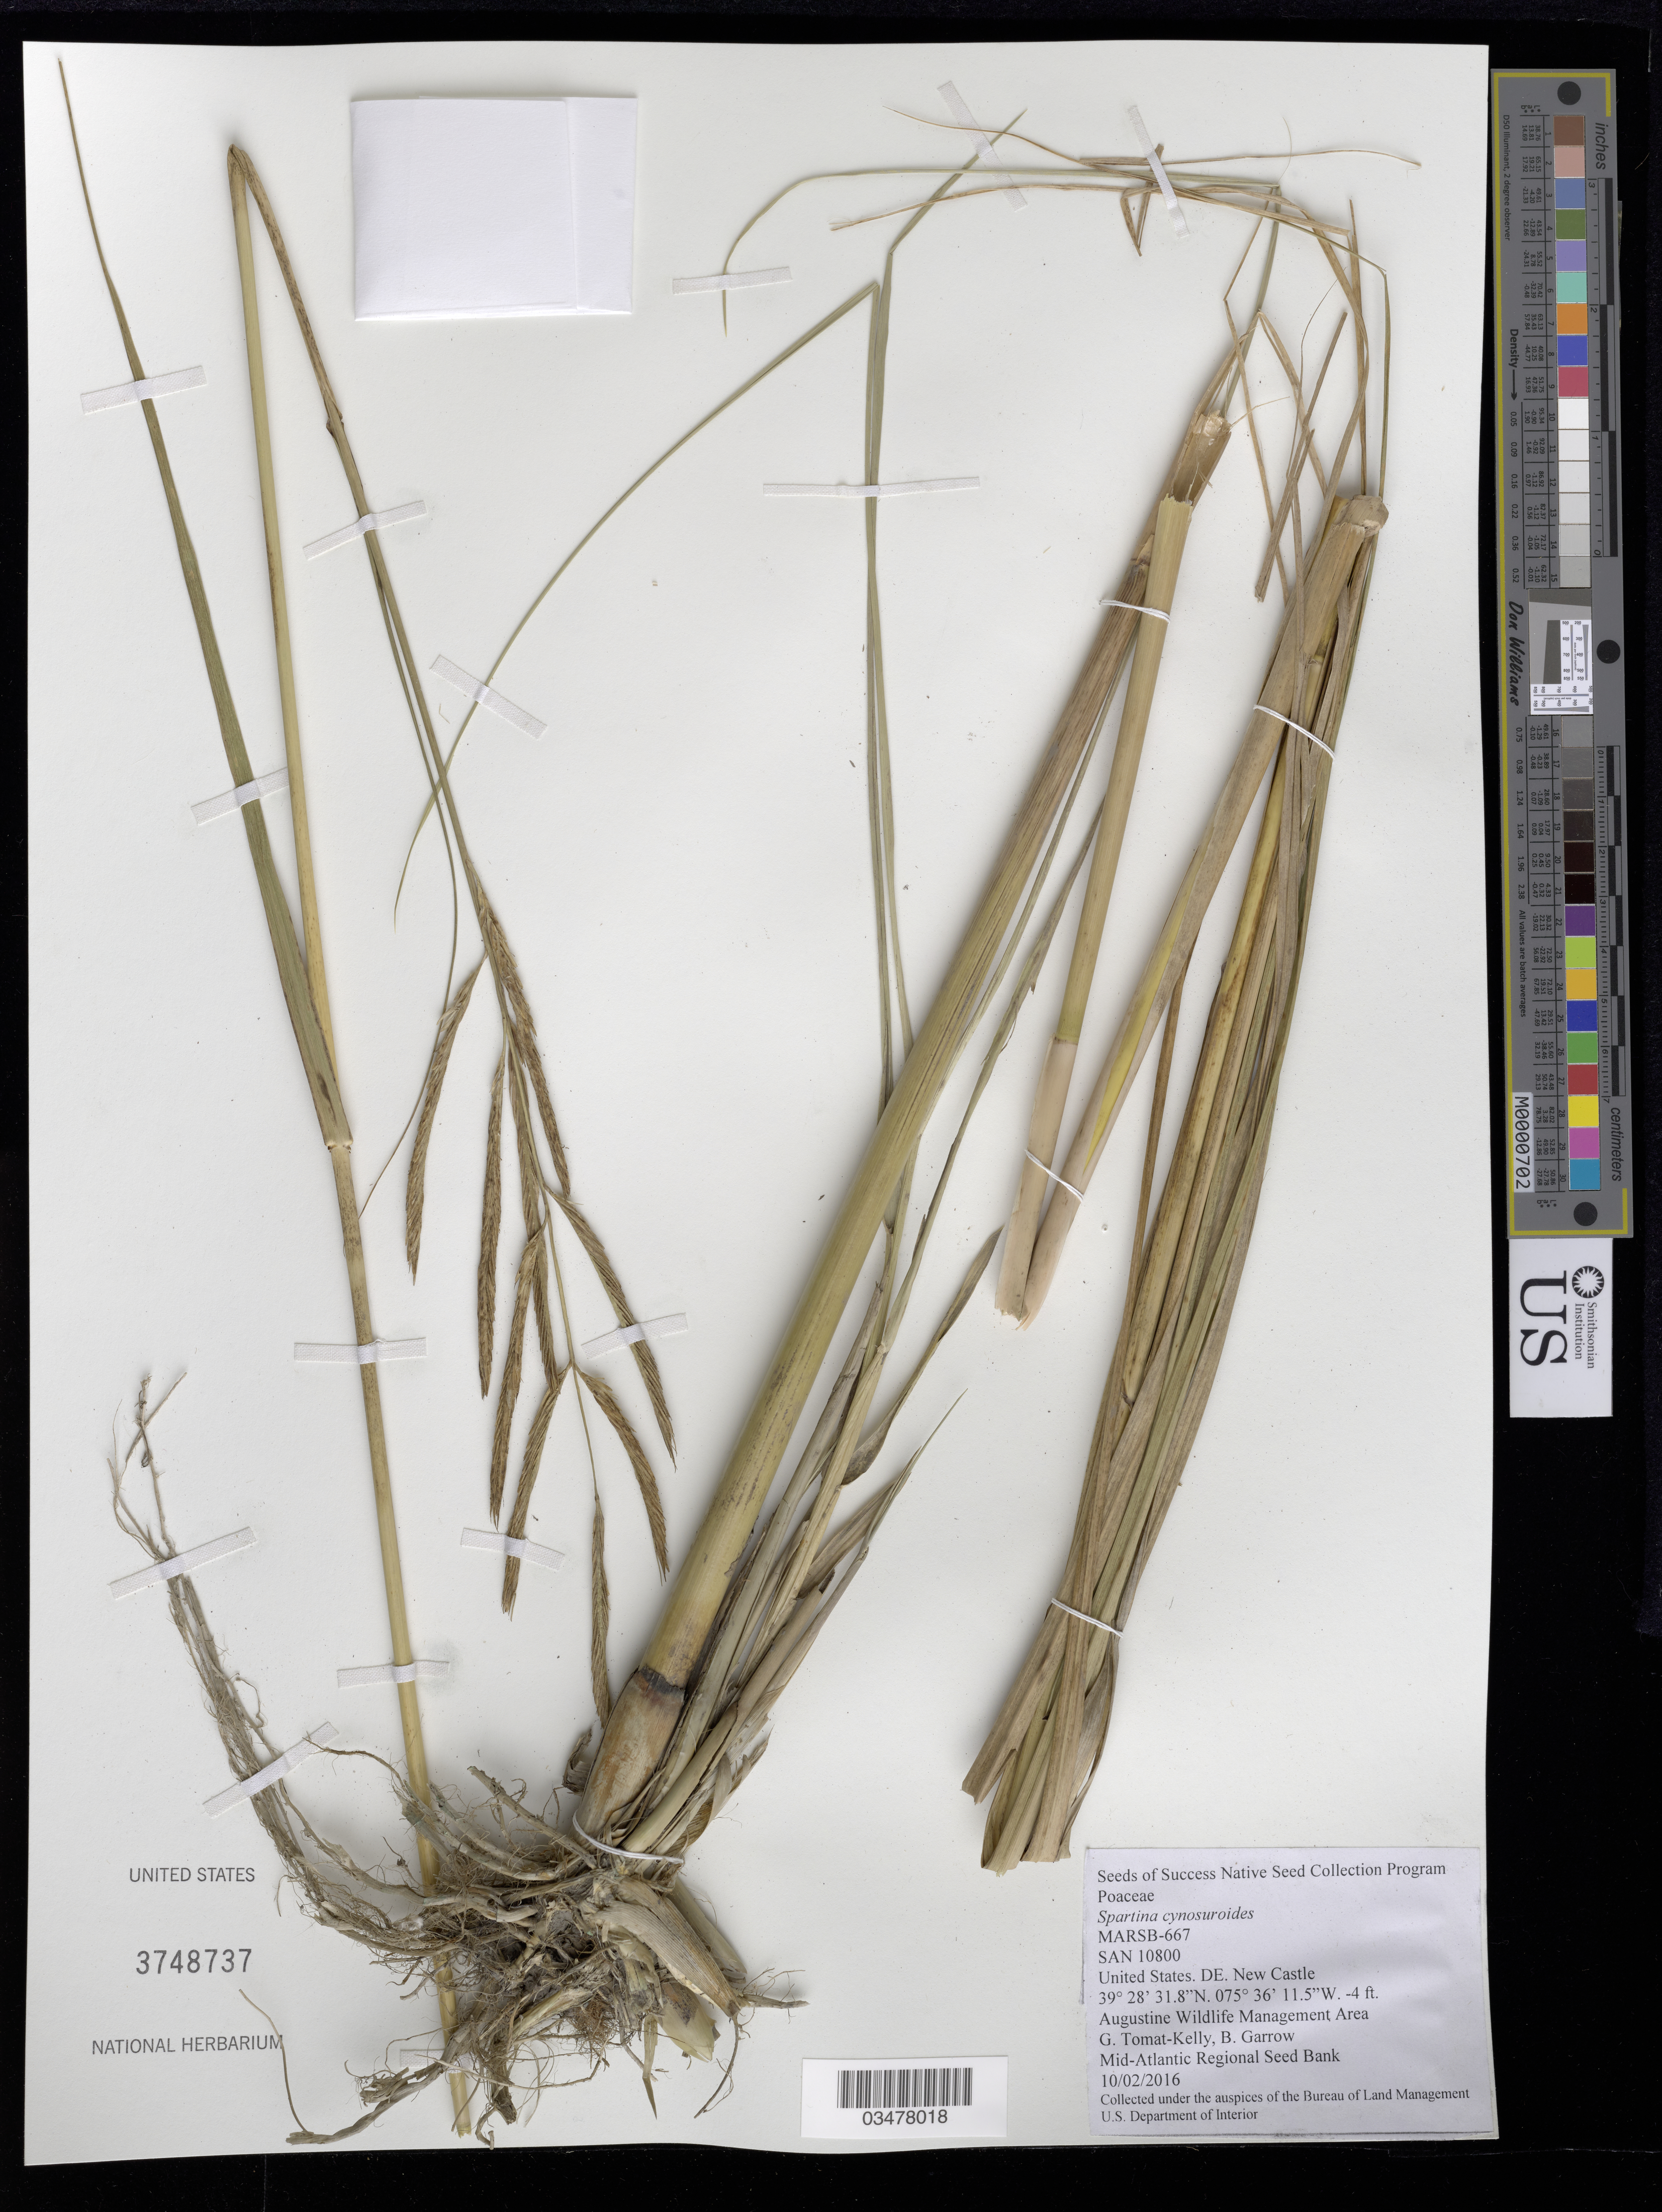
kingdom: Plantae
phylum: Tracheophyta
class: Liliopsida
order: Poales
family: Poaceae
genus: Spartina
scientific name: Spartina cynosuroides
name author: (L.) Roth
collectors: G. Tomat-Kelly & B. Garrow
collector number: MARSB-667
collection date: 2016-10-02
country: United States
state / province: Delaware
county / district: New Castle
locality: Augustine wildlife Management Area, Silver Run Road Bridge Over Silver Run River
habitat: freshwater marsh/ wetland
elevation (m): -1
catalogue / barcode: US 3748737